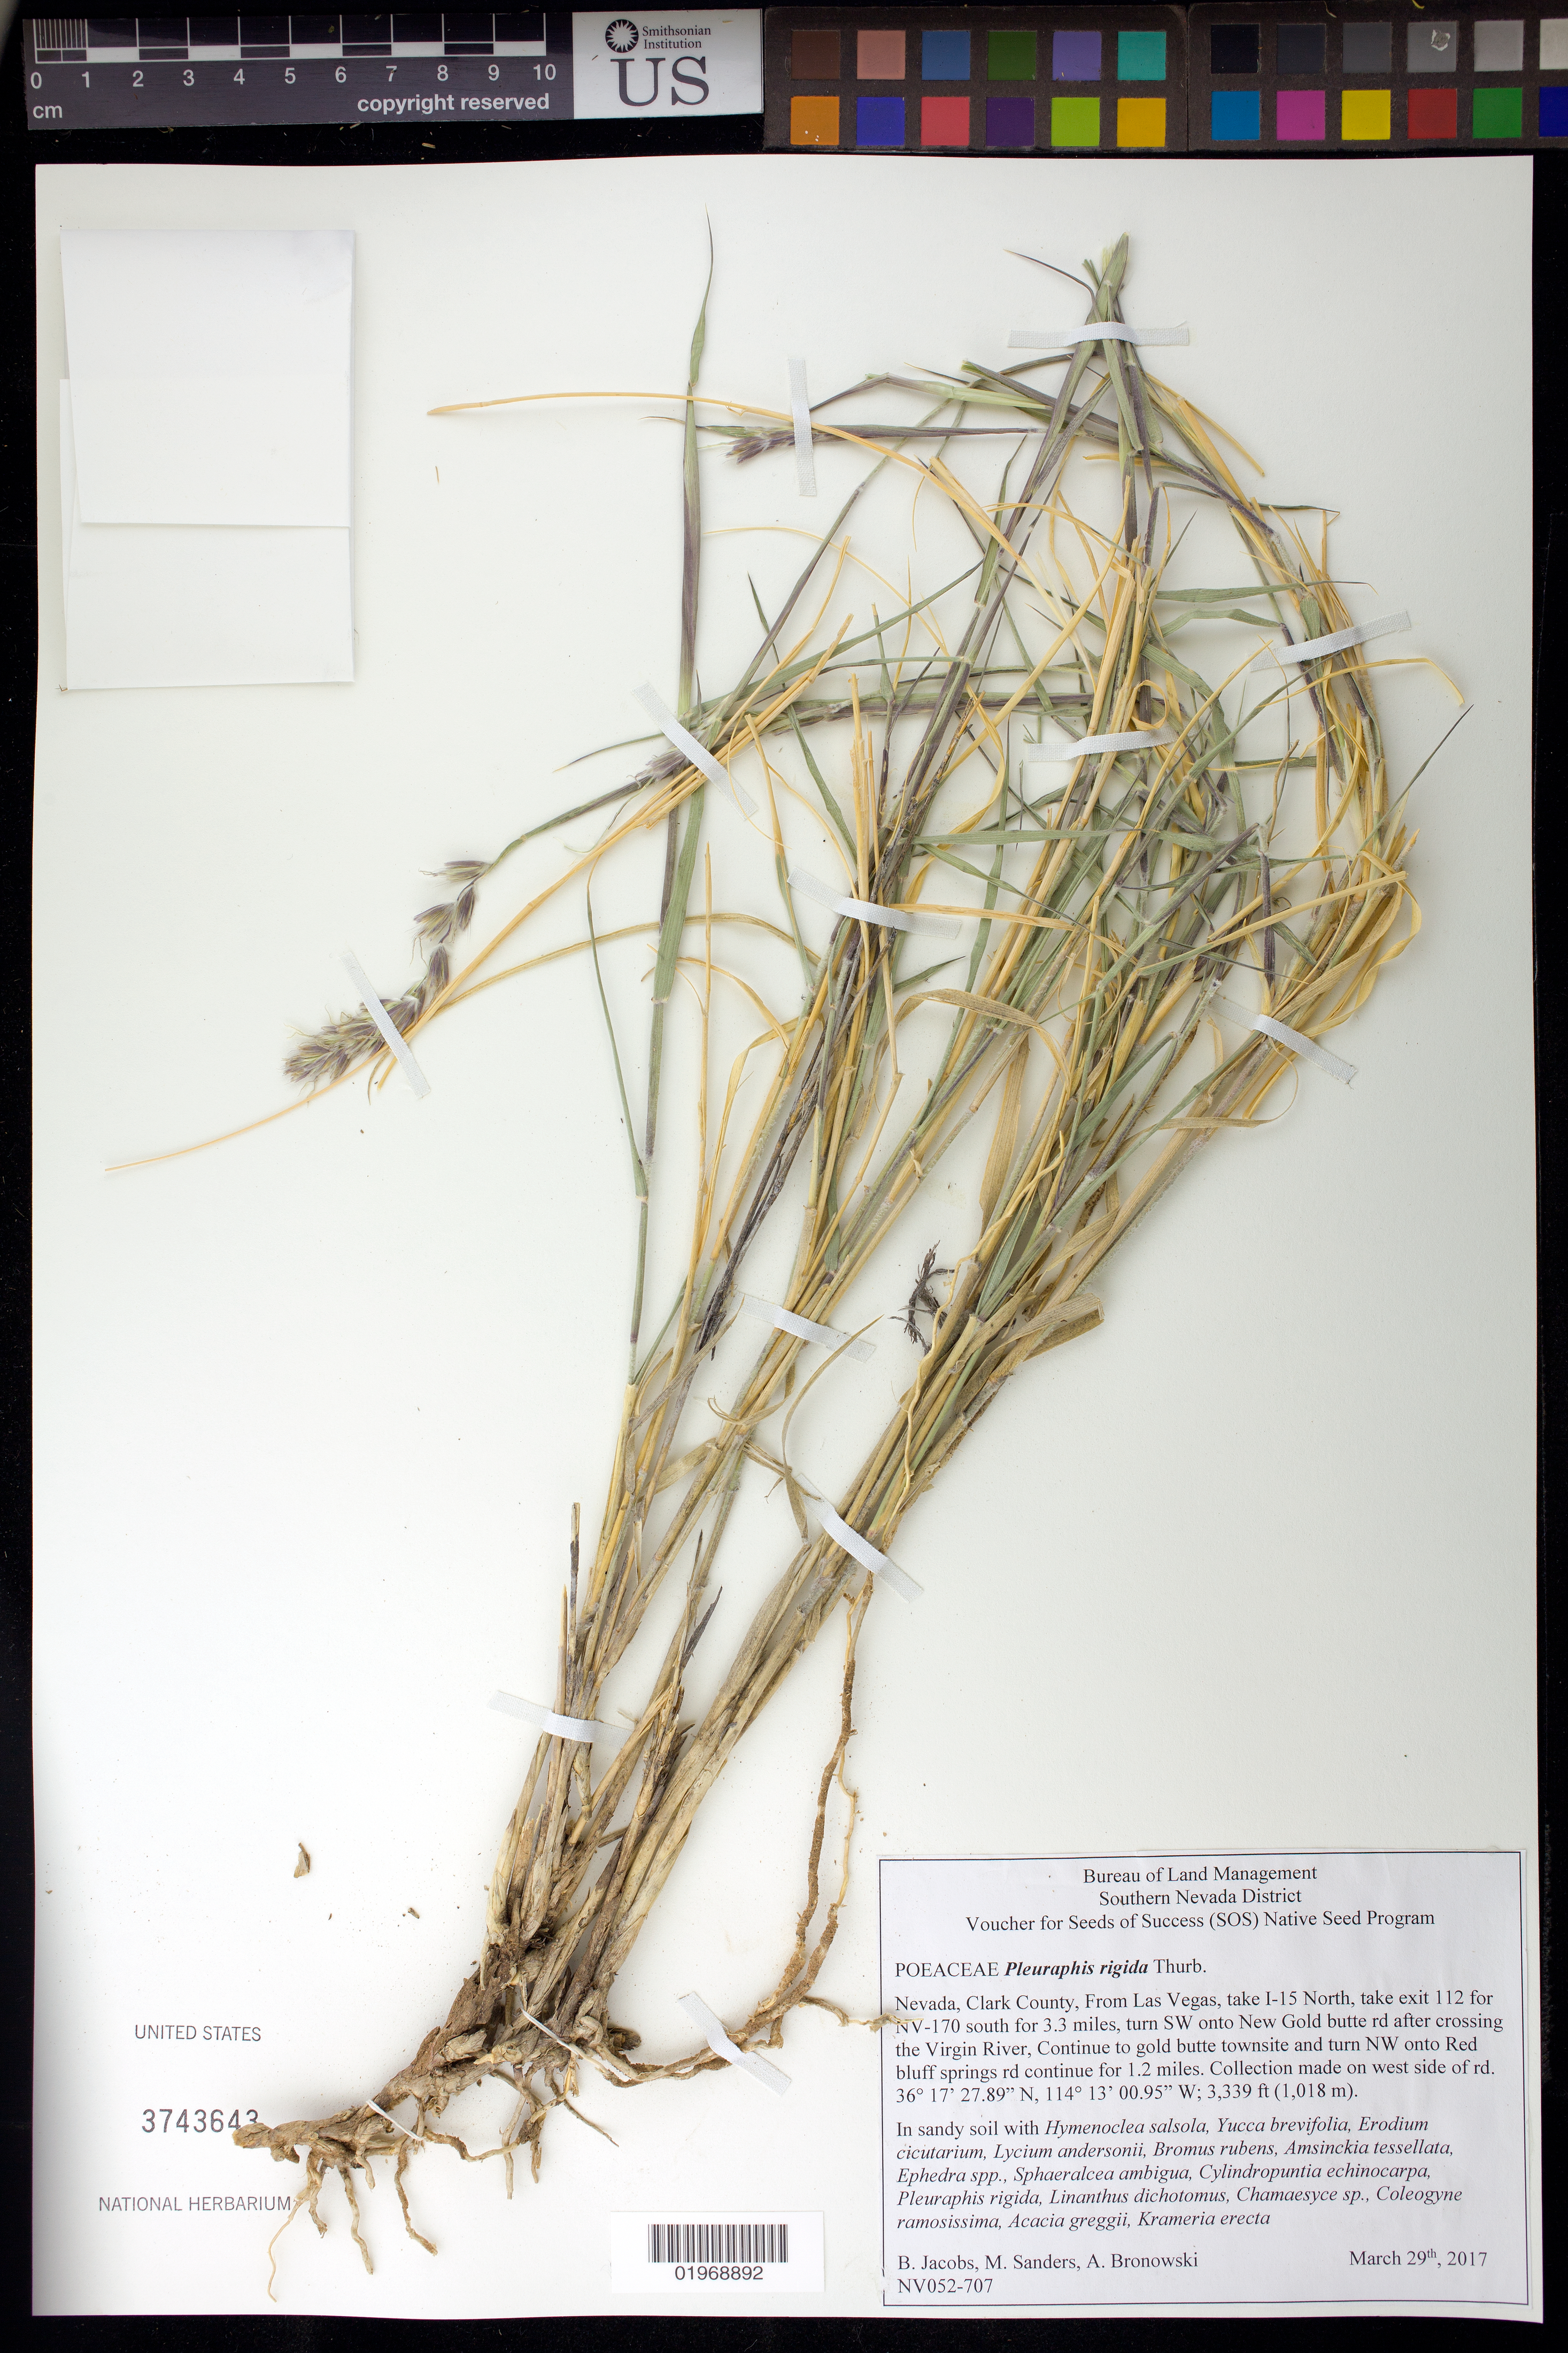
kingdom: Plantae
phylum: Tracheophyta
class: Liliopsida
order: Poales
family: Poaceae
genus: Pleuraphis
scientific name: Pleuraphis rigida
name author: Thurb. in S. Watson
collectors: B. Jacobs, M. Sanders & A. Bronowski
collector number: NV052-707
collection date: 2017-03-29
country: United States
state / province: Nevada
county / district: Clark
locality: SW onto New Gold butte rd after crossing the Virgin River, turn NW onto Red bluff springs rd for 1.2 miles.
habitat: In sandy soil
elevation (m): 1018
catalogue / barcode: US 3743643